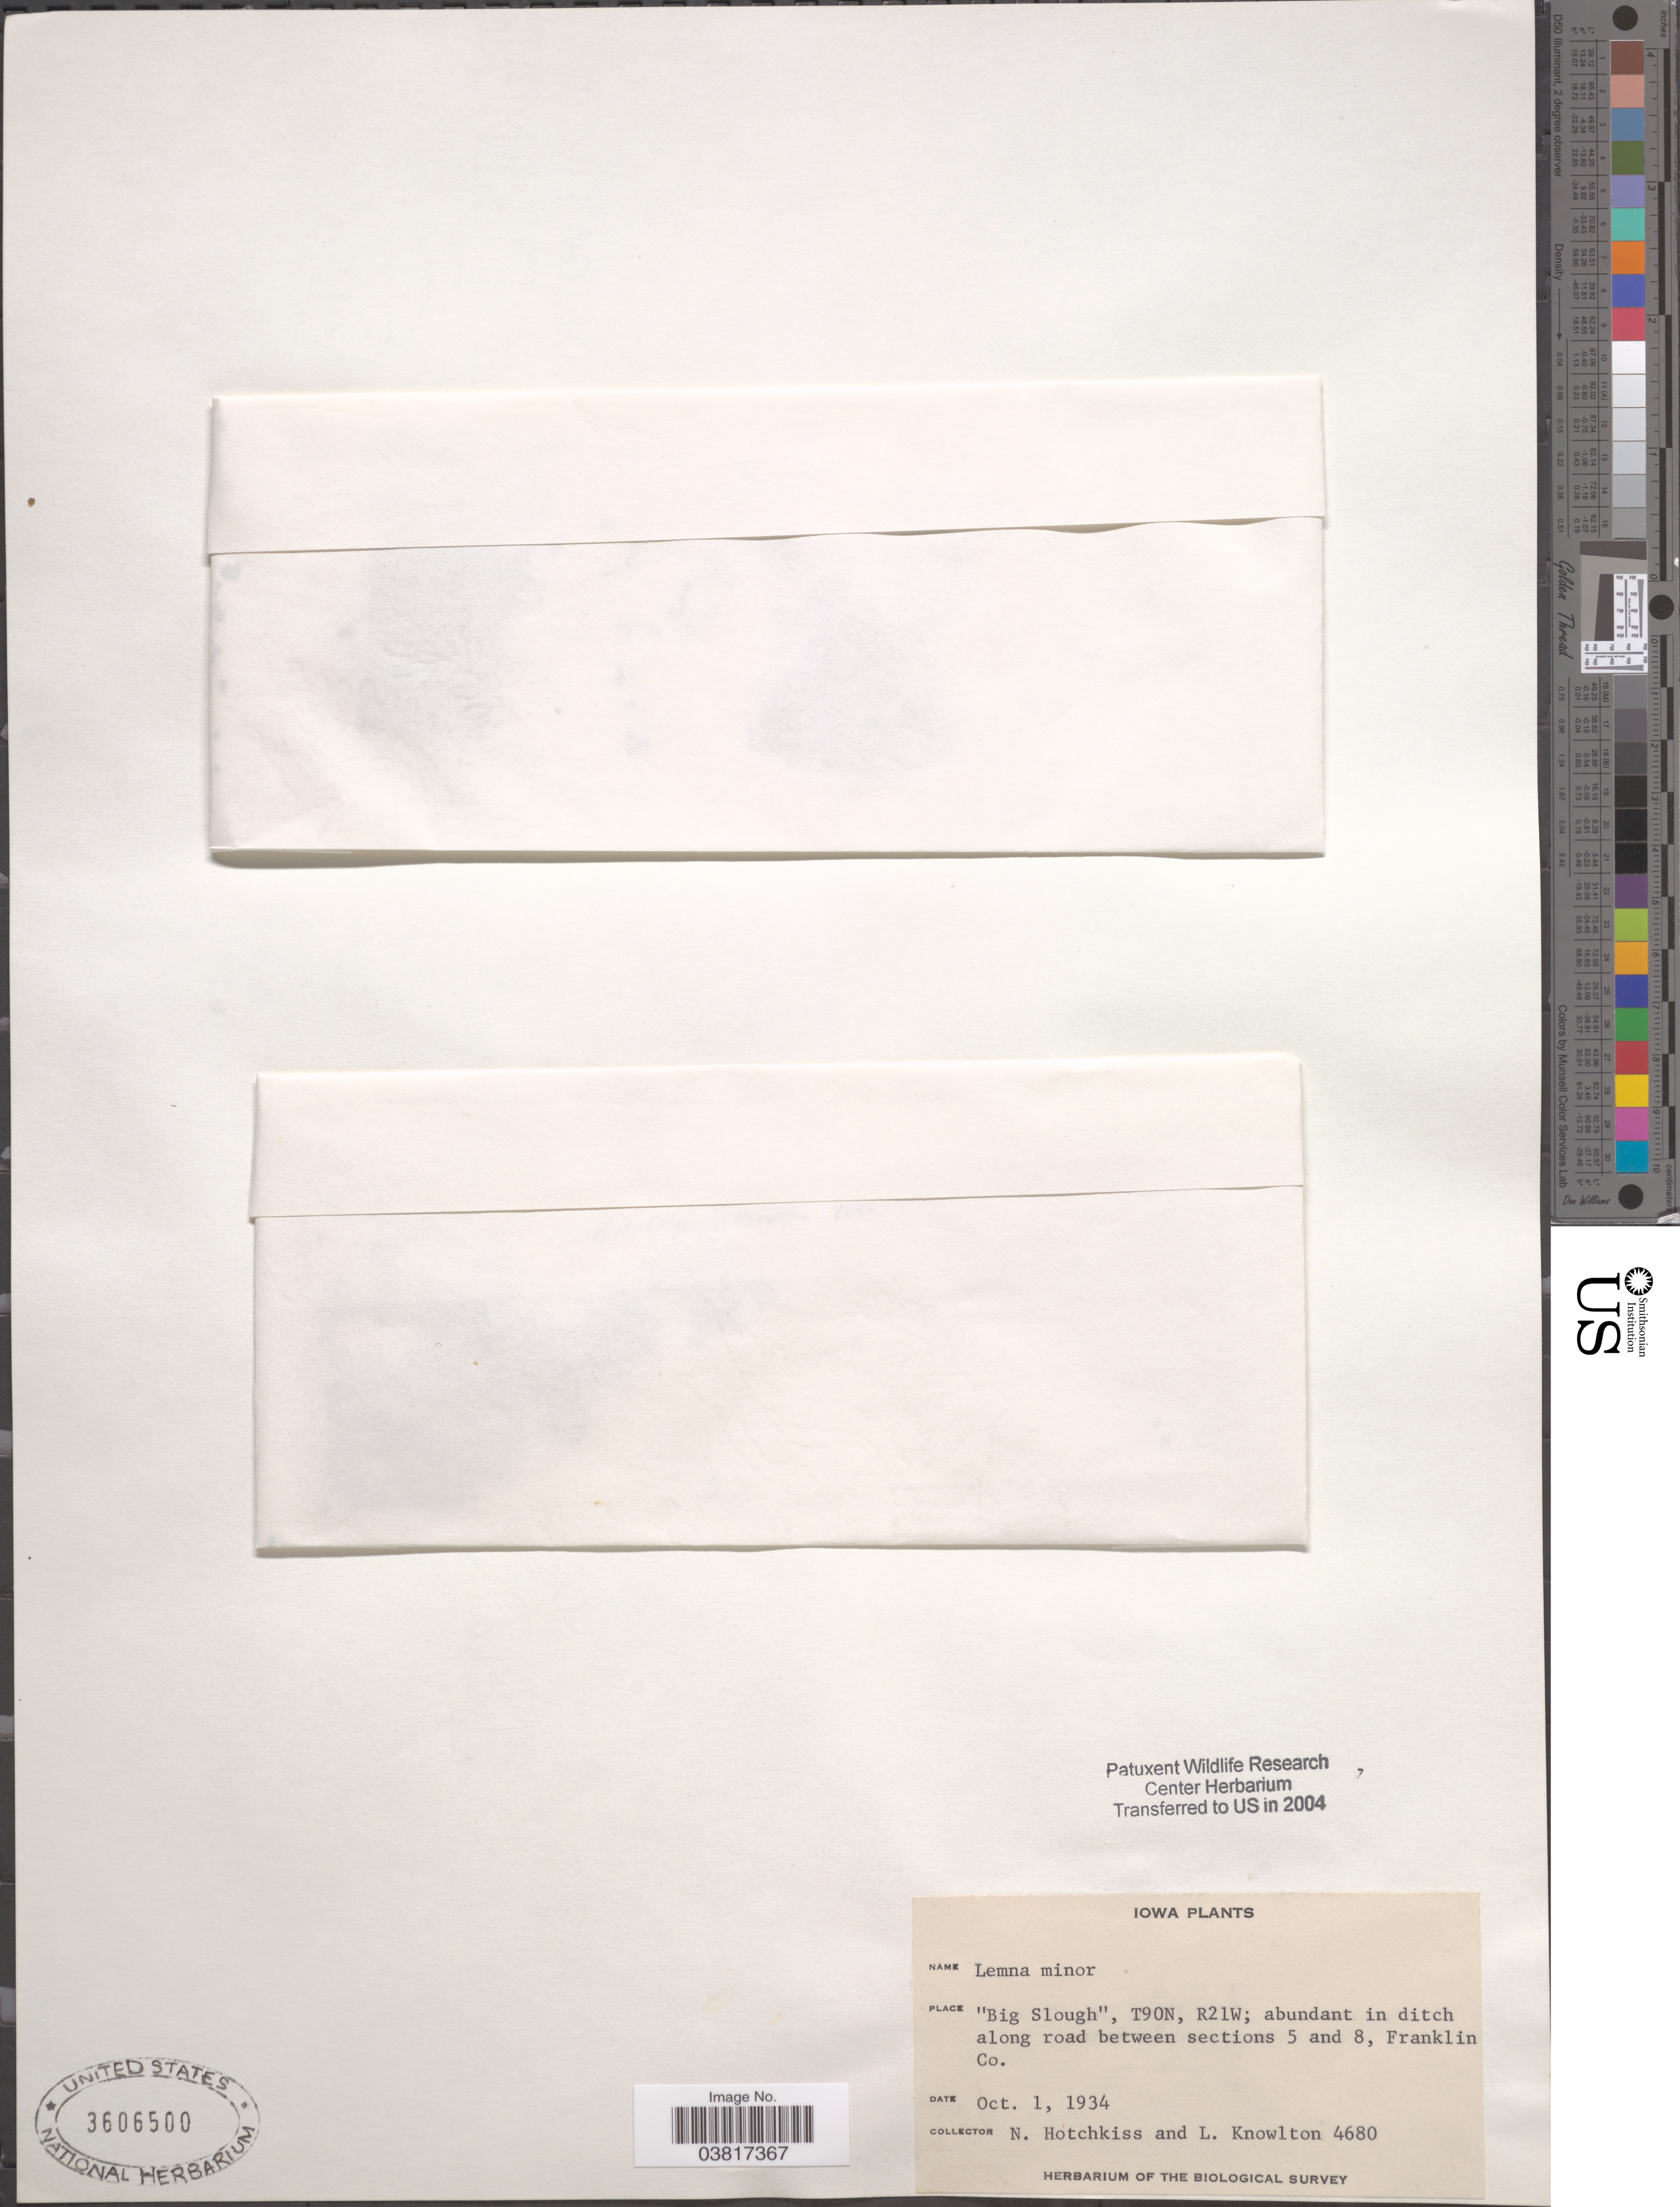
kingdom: Plantae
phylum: Tracheophyta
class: Liliopsida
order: Alismatales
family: Araceae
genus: Lemna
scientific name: Lemna minor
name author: L.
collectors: N. Hotchkiss & L. Knowlton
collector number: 4680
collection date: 1934-10-01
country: United States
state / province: Iowa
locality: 'Big Slough', T90N, R21W; abundant in ditch along road between sections 5 and 8, Franklin Co.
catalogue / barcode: US 3606500